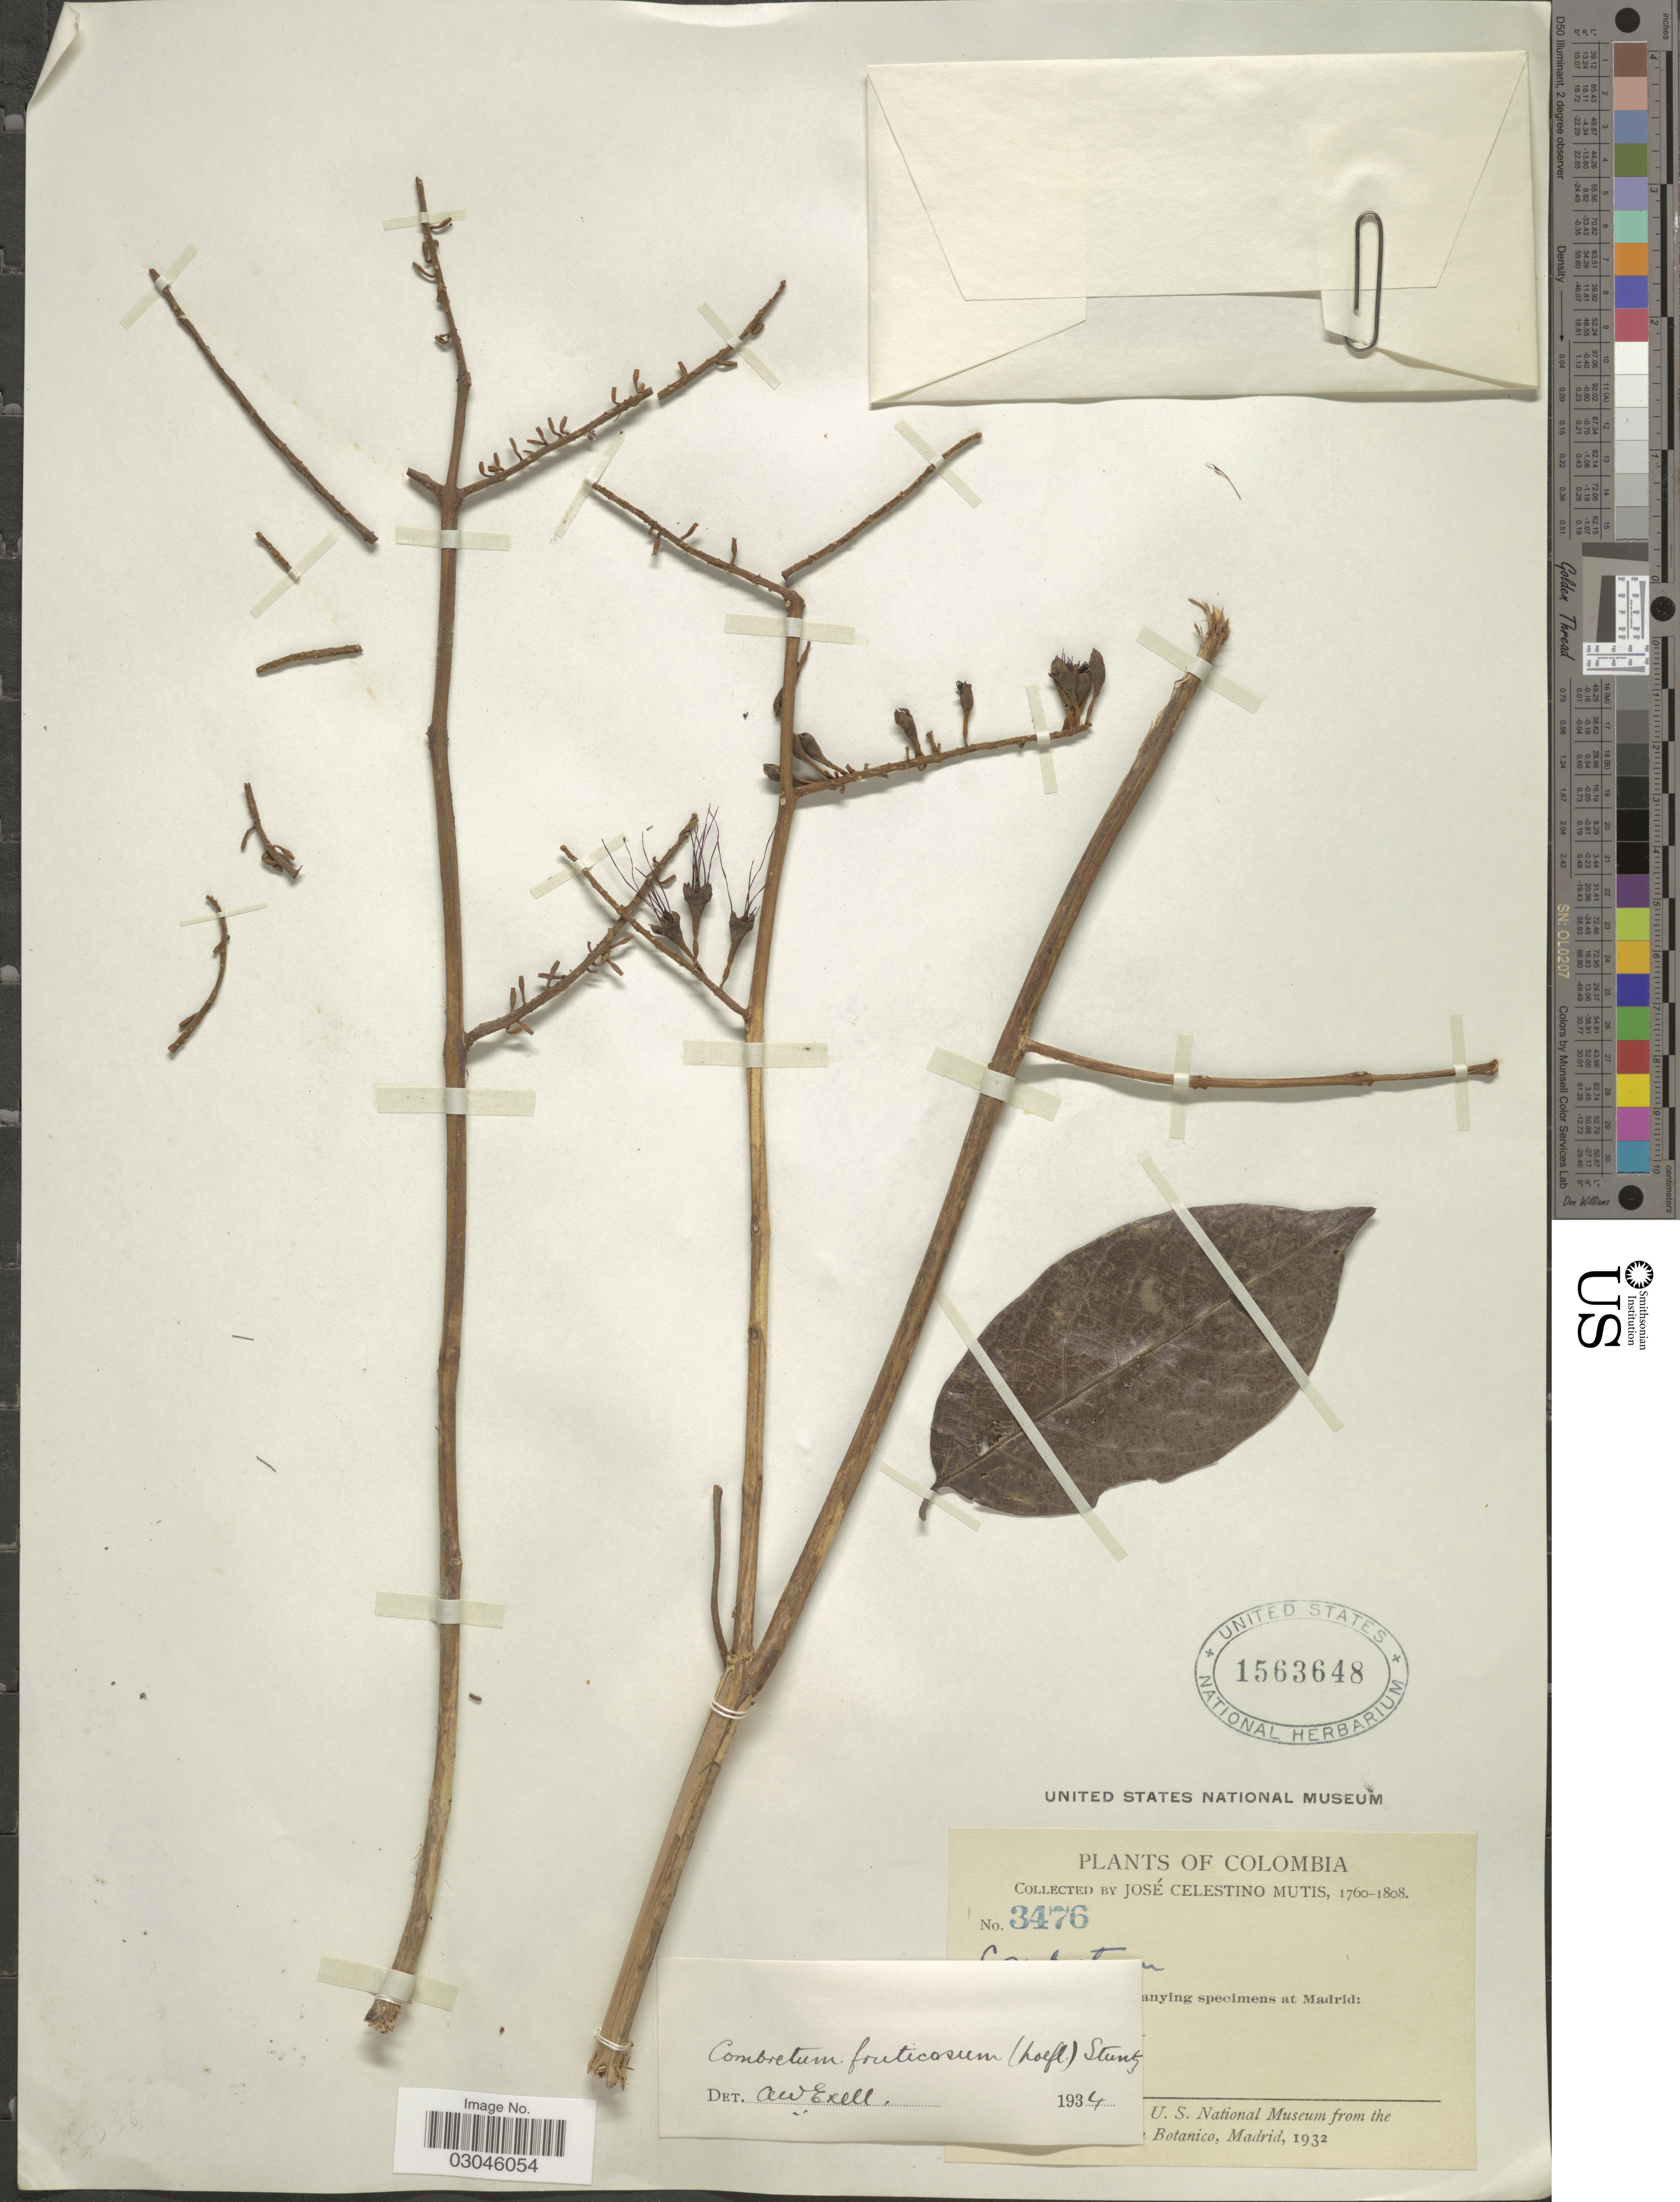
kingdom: Plantae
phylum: Tracheophyta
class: Magnoliopsida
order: Myrtales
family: Combretaceae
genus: Combretum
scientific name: Combretum fruticosum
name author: (Loefl.) Stuntz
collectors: J. C. B. Mutis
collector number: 3476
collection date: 1760/1808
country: Colombia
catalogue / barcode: US 1563648